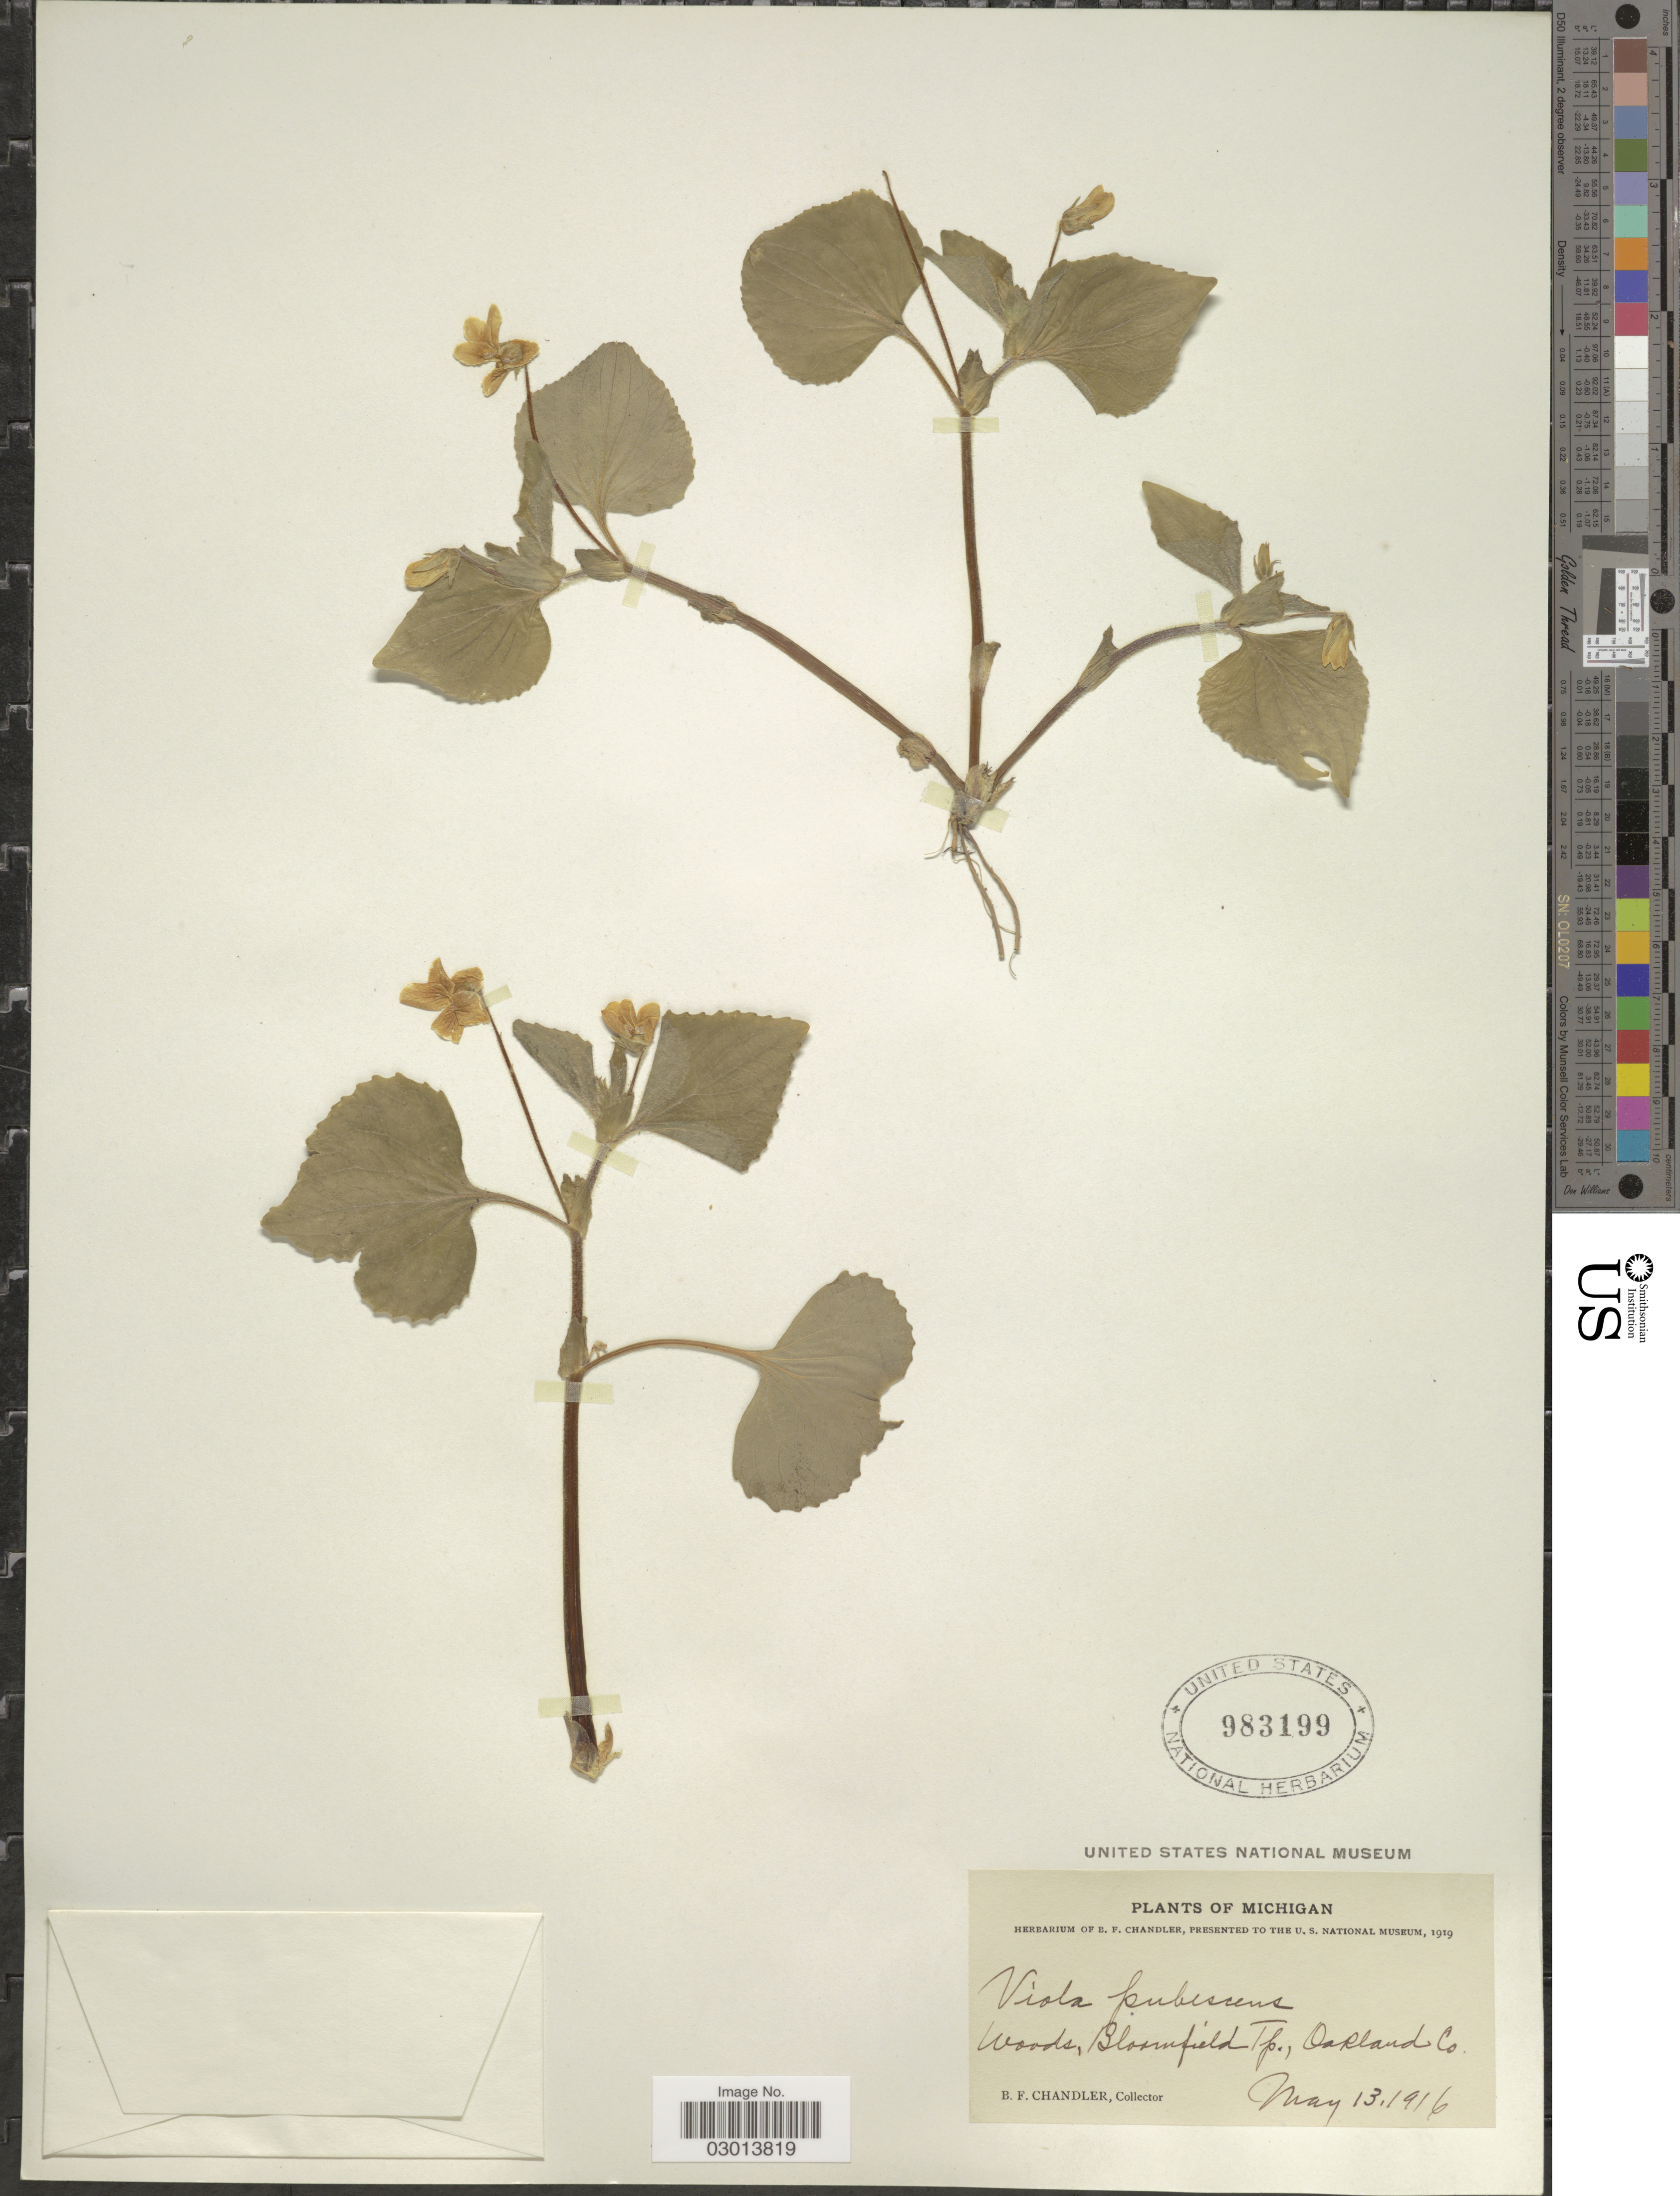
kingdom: Plantae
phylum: Tracheophyta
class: Magnoliopsida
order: Malpighiales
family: Violaceae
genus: Viola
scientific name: Viola pubescens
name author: Aiton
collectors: B. F. Chandler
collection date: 1916-05-13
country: United States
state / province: Michigan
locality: Woods, Bloomfield Tp. Oakland Co.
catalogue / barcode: US 983199